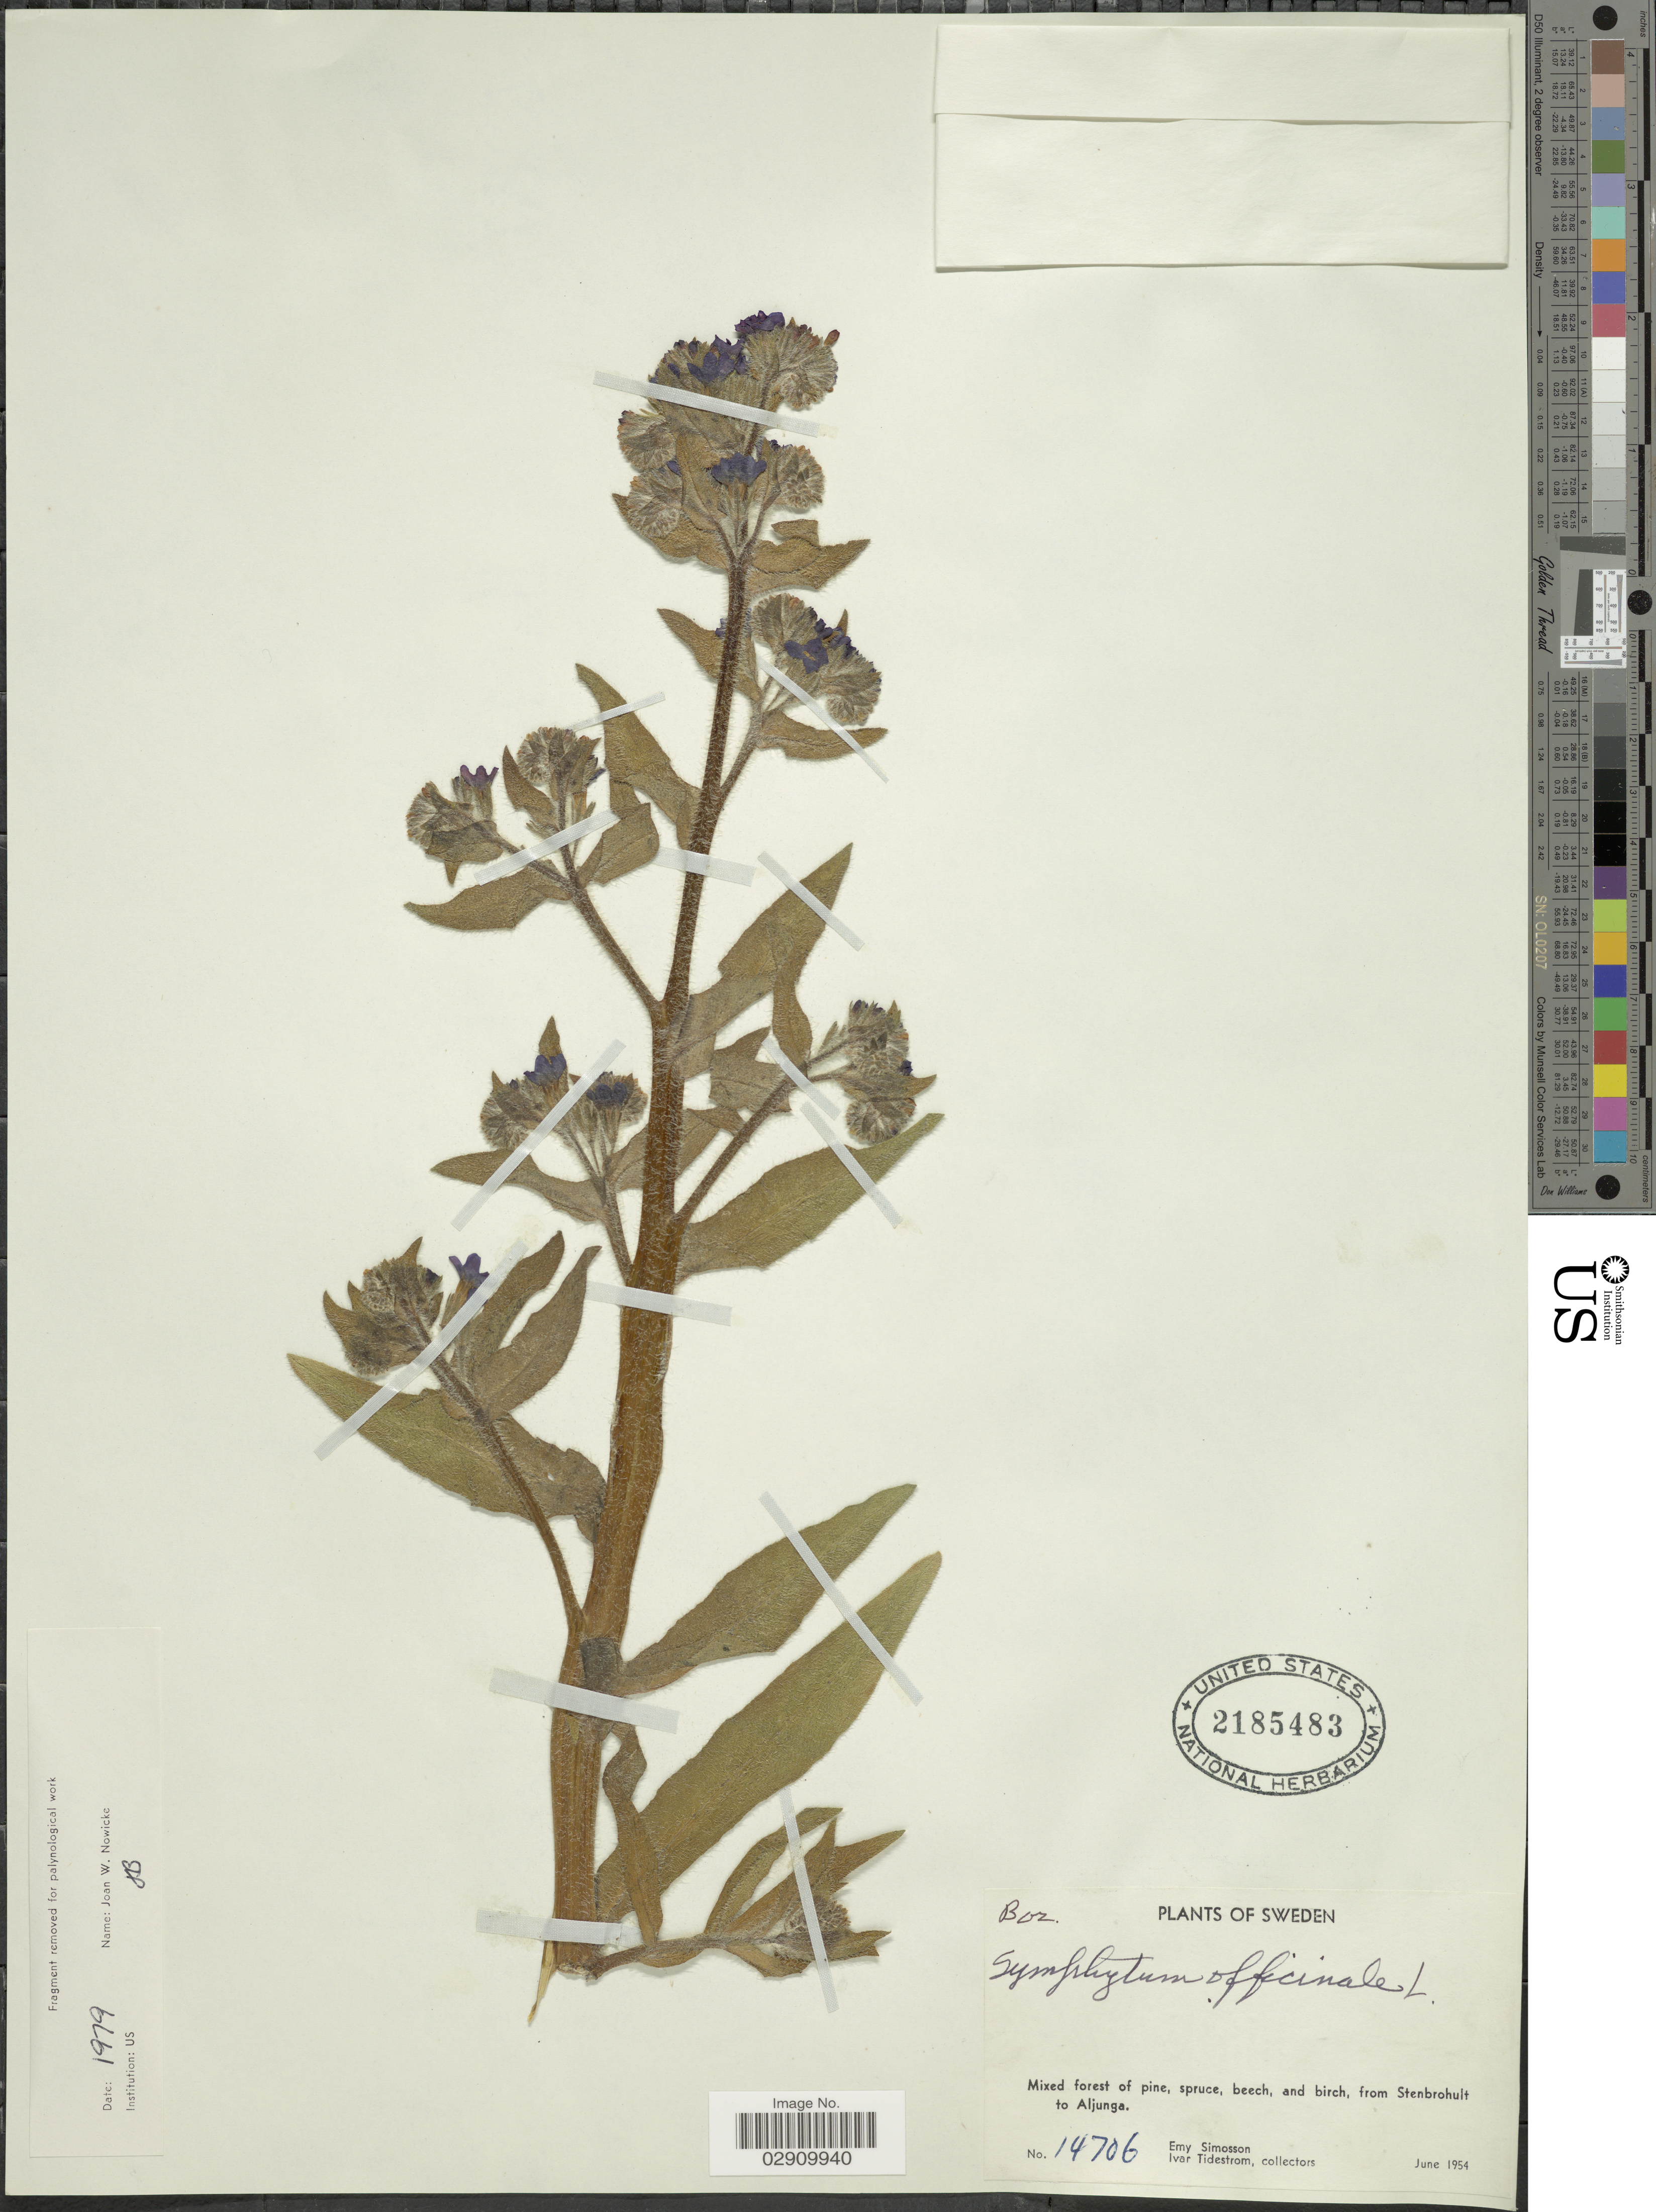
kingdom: Plantae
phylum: Tracheophyta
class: Magnoliopsida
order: Boraginales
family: Boraginaceae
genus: Symphytum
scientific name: Symphytum officinale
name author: L.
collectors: E. Simosson & I. F. Tidestrom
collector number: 14706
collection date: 1954-06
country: Sweden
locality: Mixed forest of pine, spruce, beech, and birch, from Stenbrohult to Aljunga.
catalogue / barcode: US 2185483